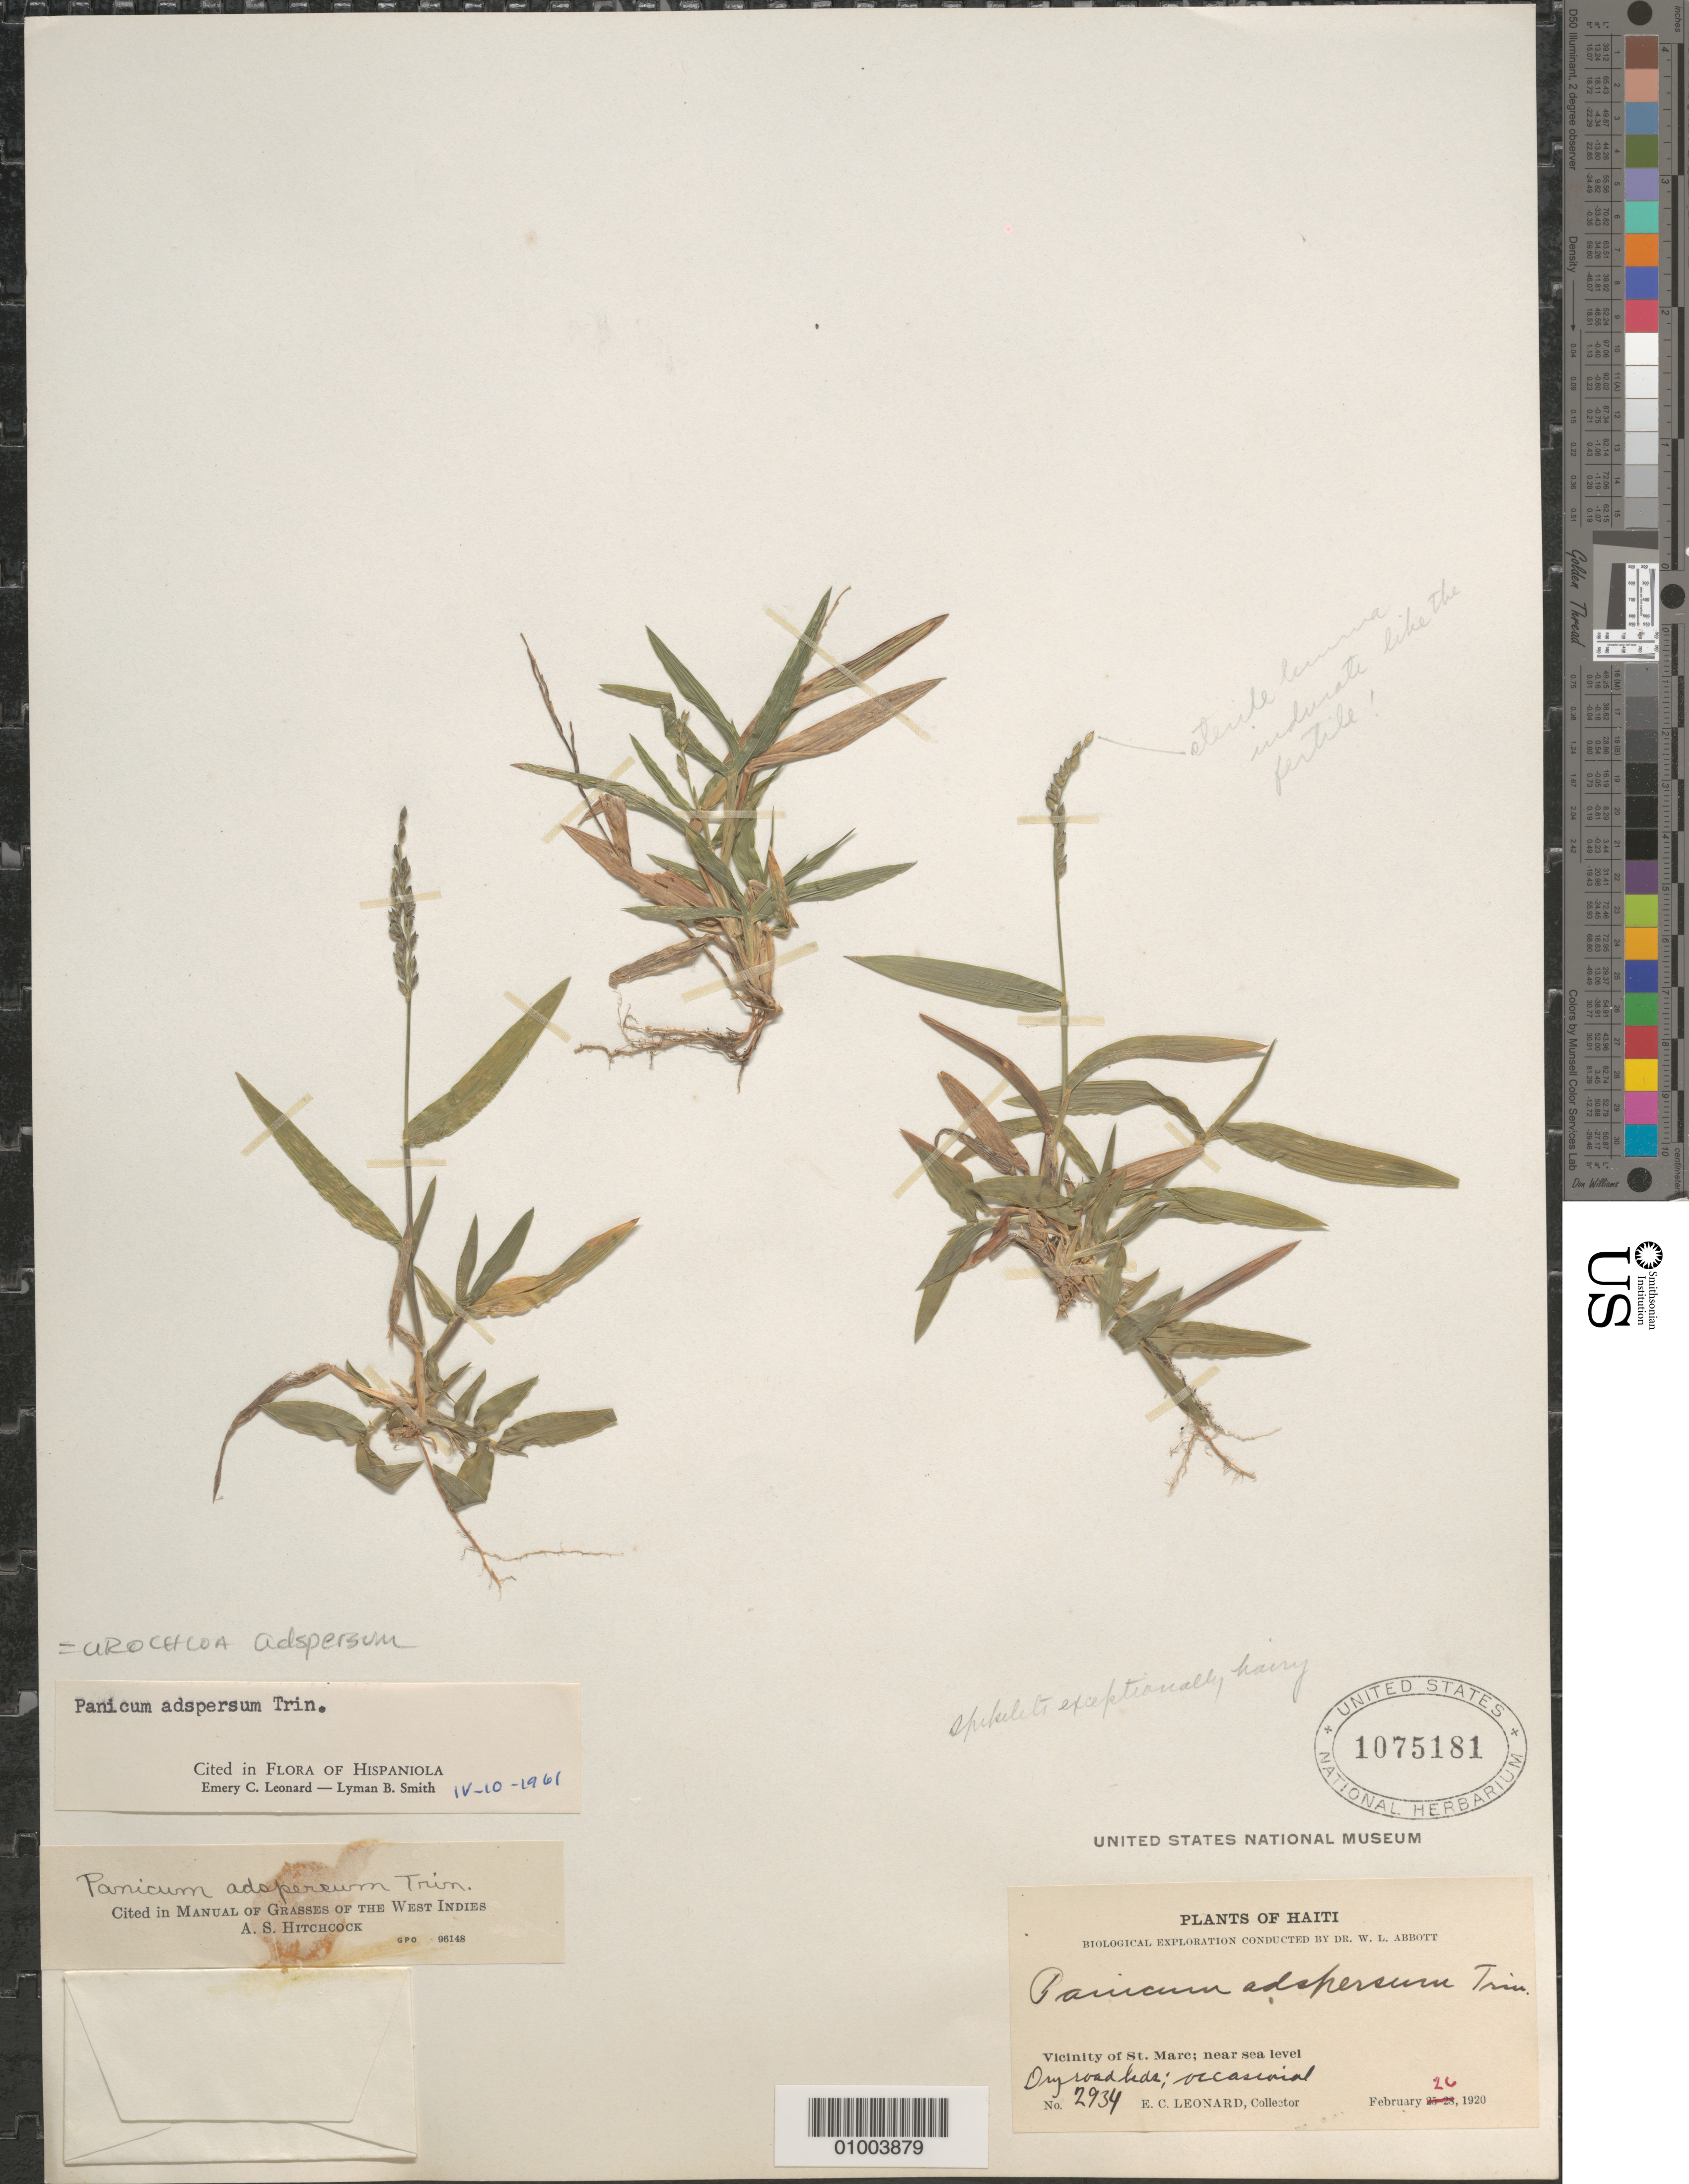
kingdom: Plantae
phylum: Tracheophyta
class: Liliopsida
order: Poales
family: Poaceae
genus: Urochloa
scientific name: Urochloa adspersa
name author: (Trin.) R.D. Webster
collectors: E. C. Leonard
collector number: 2934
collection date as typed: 26 Feb 1920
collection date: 1920-02-26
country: Haiti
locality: Vicinity of St. Marc, near sea level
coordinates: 0 N, 0 E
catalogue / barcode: US 1075181